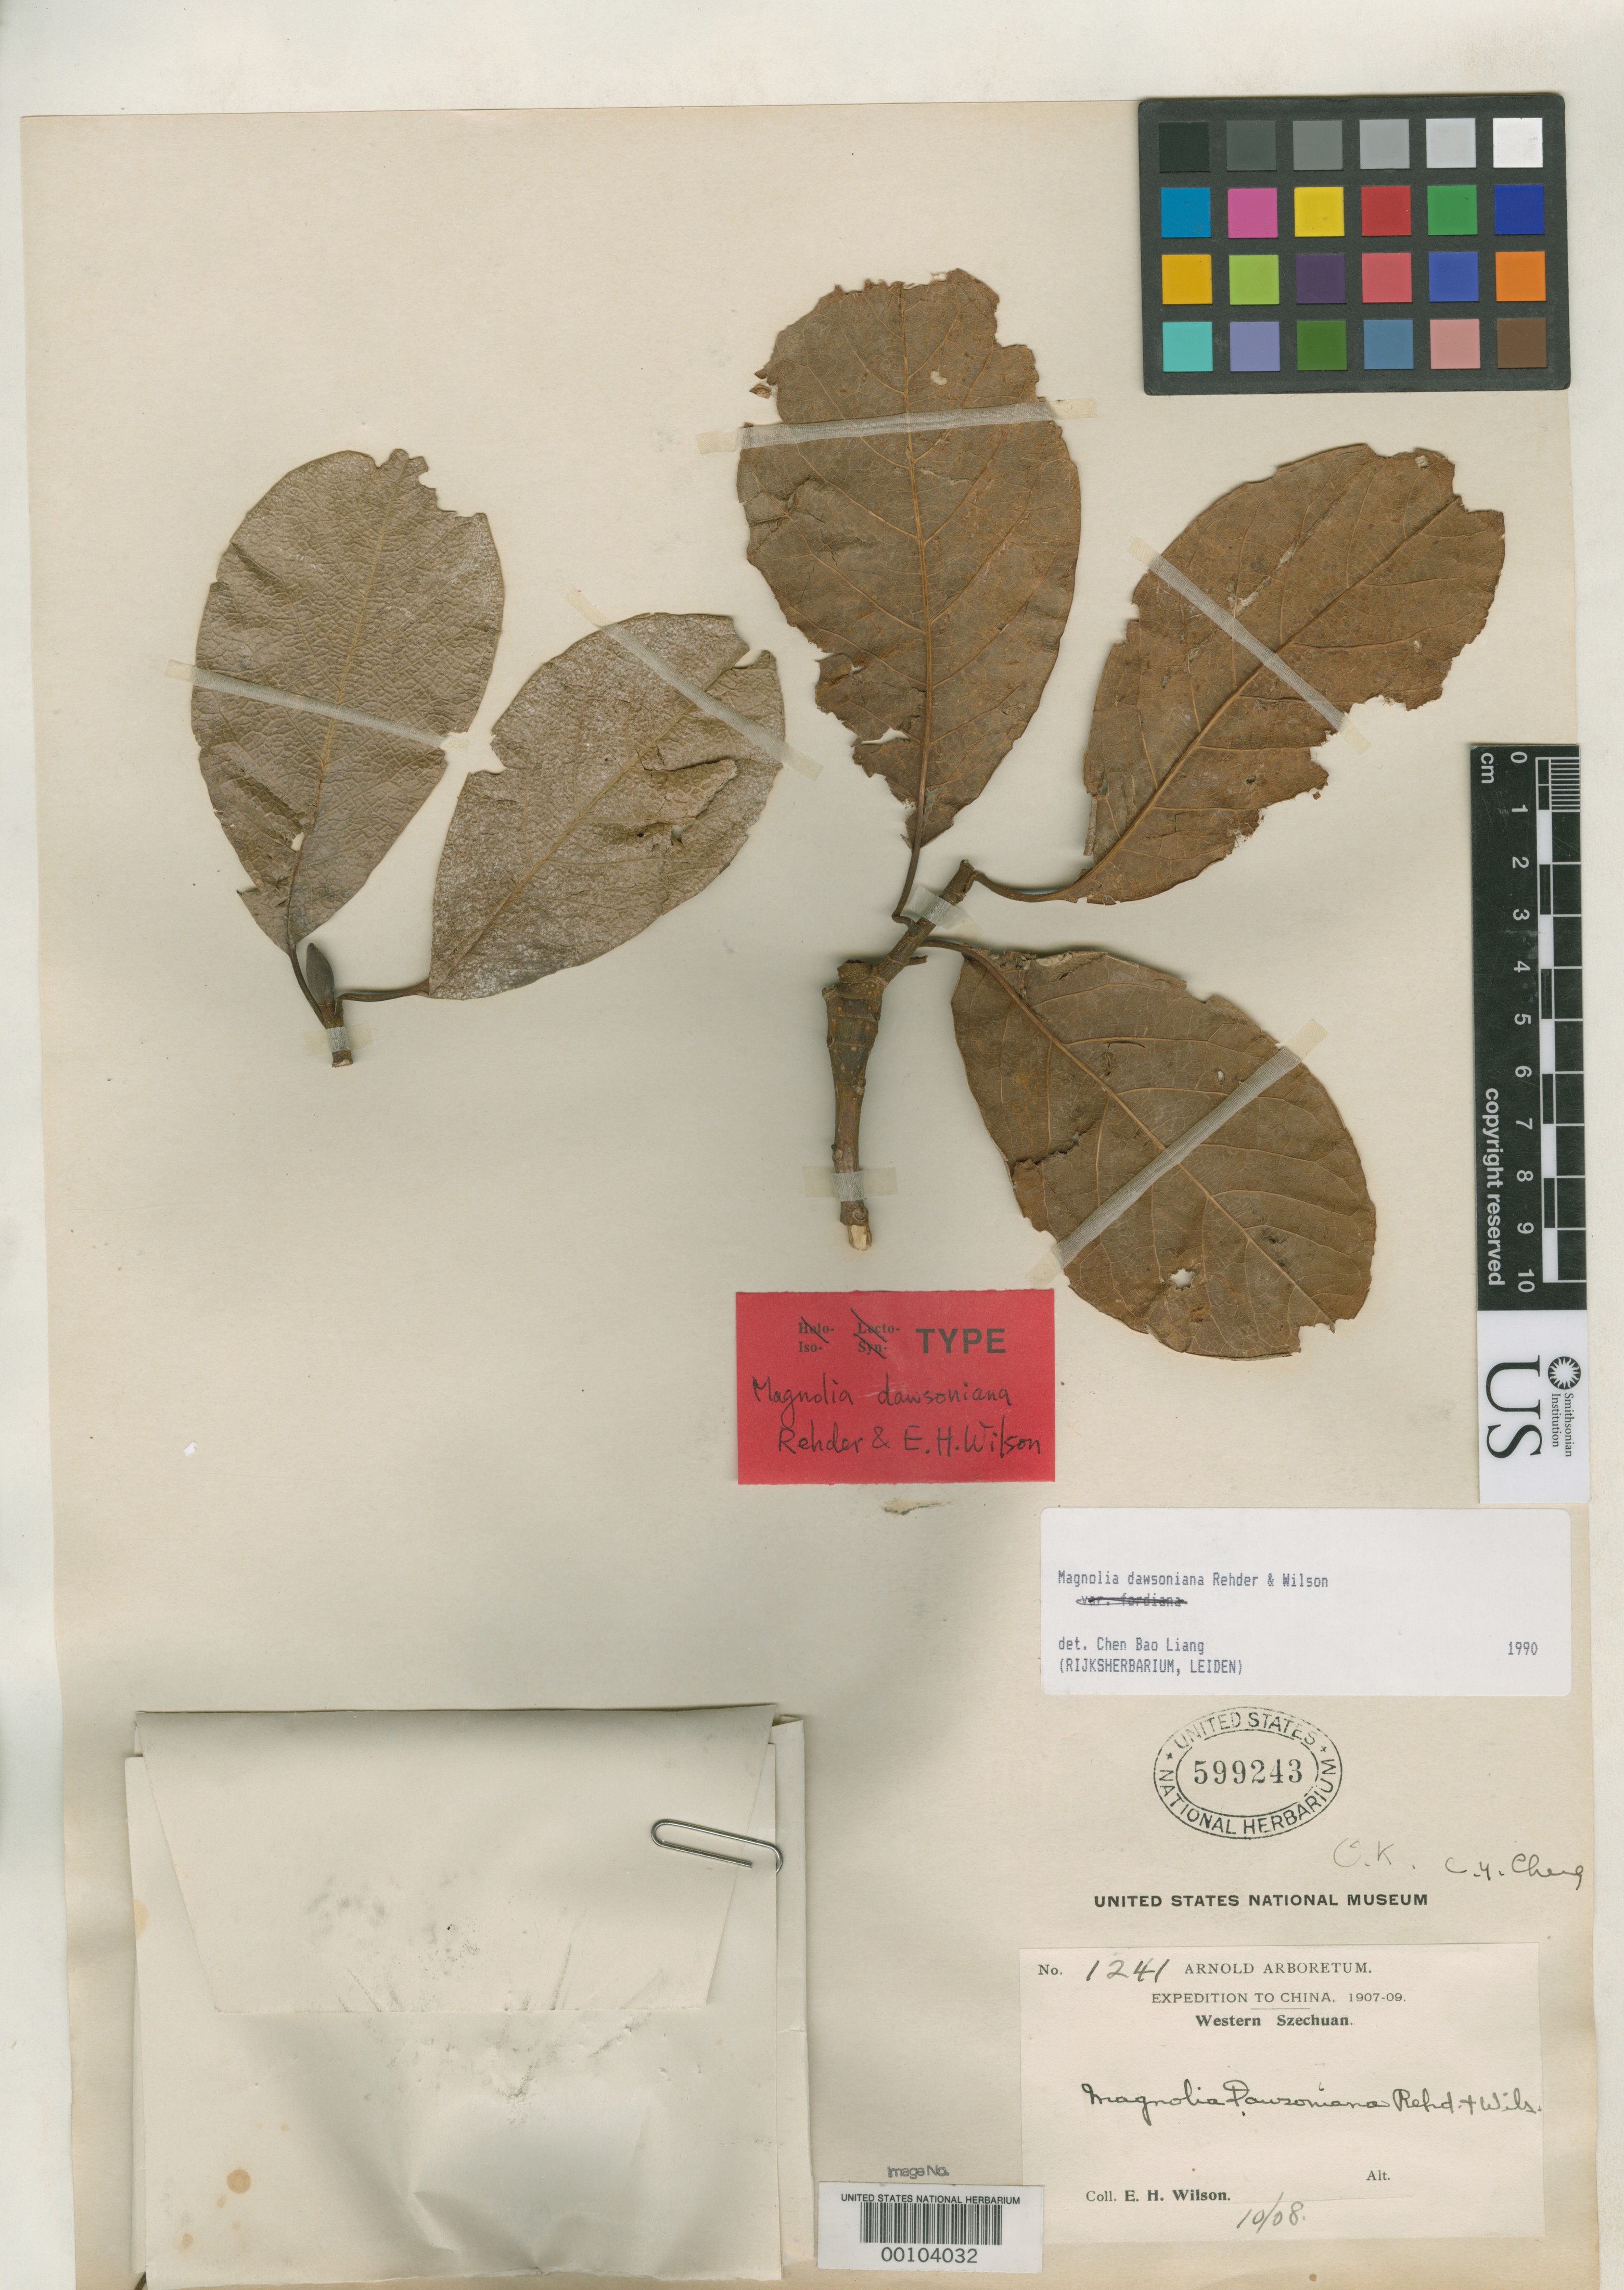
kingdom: Plantae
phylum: Tracheophyta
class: Magnoliopsida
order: Magnoliales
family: Magnoliaceae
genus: Magnolia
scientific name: Magnolia dawsoniana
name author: Rehder & E.H. Wilson in Sarg.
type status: Isotype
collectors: E. H. Wilson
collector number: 1241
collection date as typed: Oct 1908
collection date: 1908-10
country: China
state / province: Sichuan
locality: Tachien-lu.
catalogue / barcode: US 599243